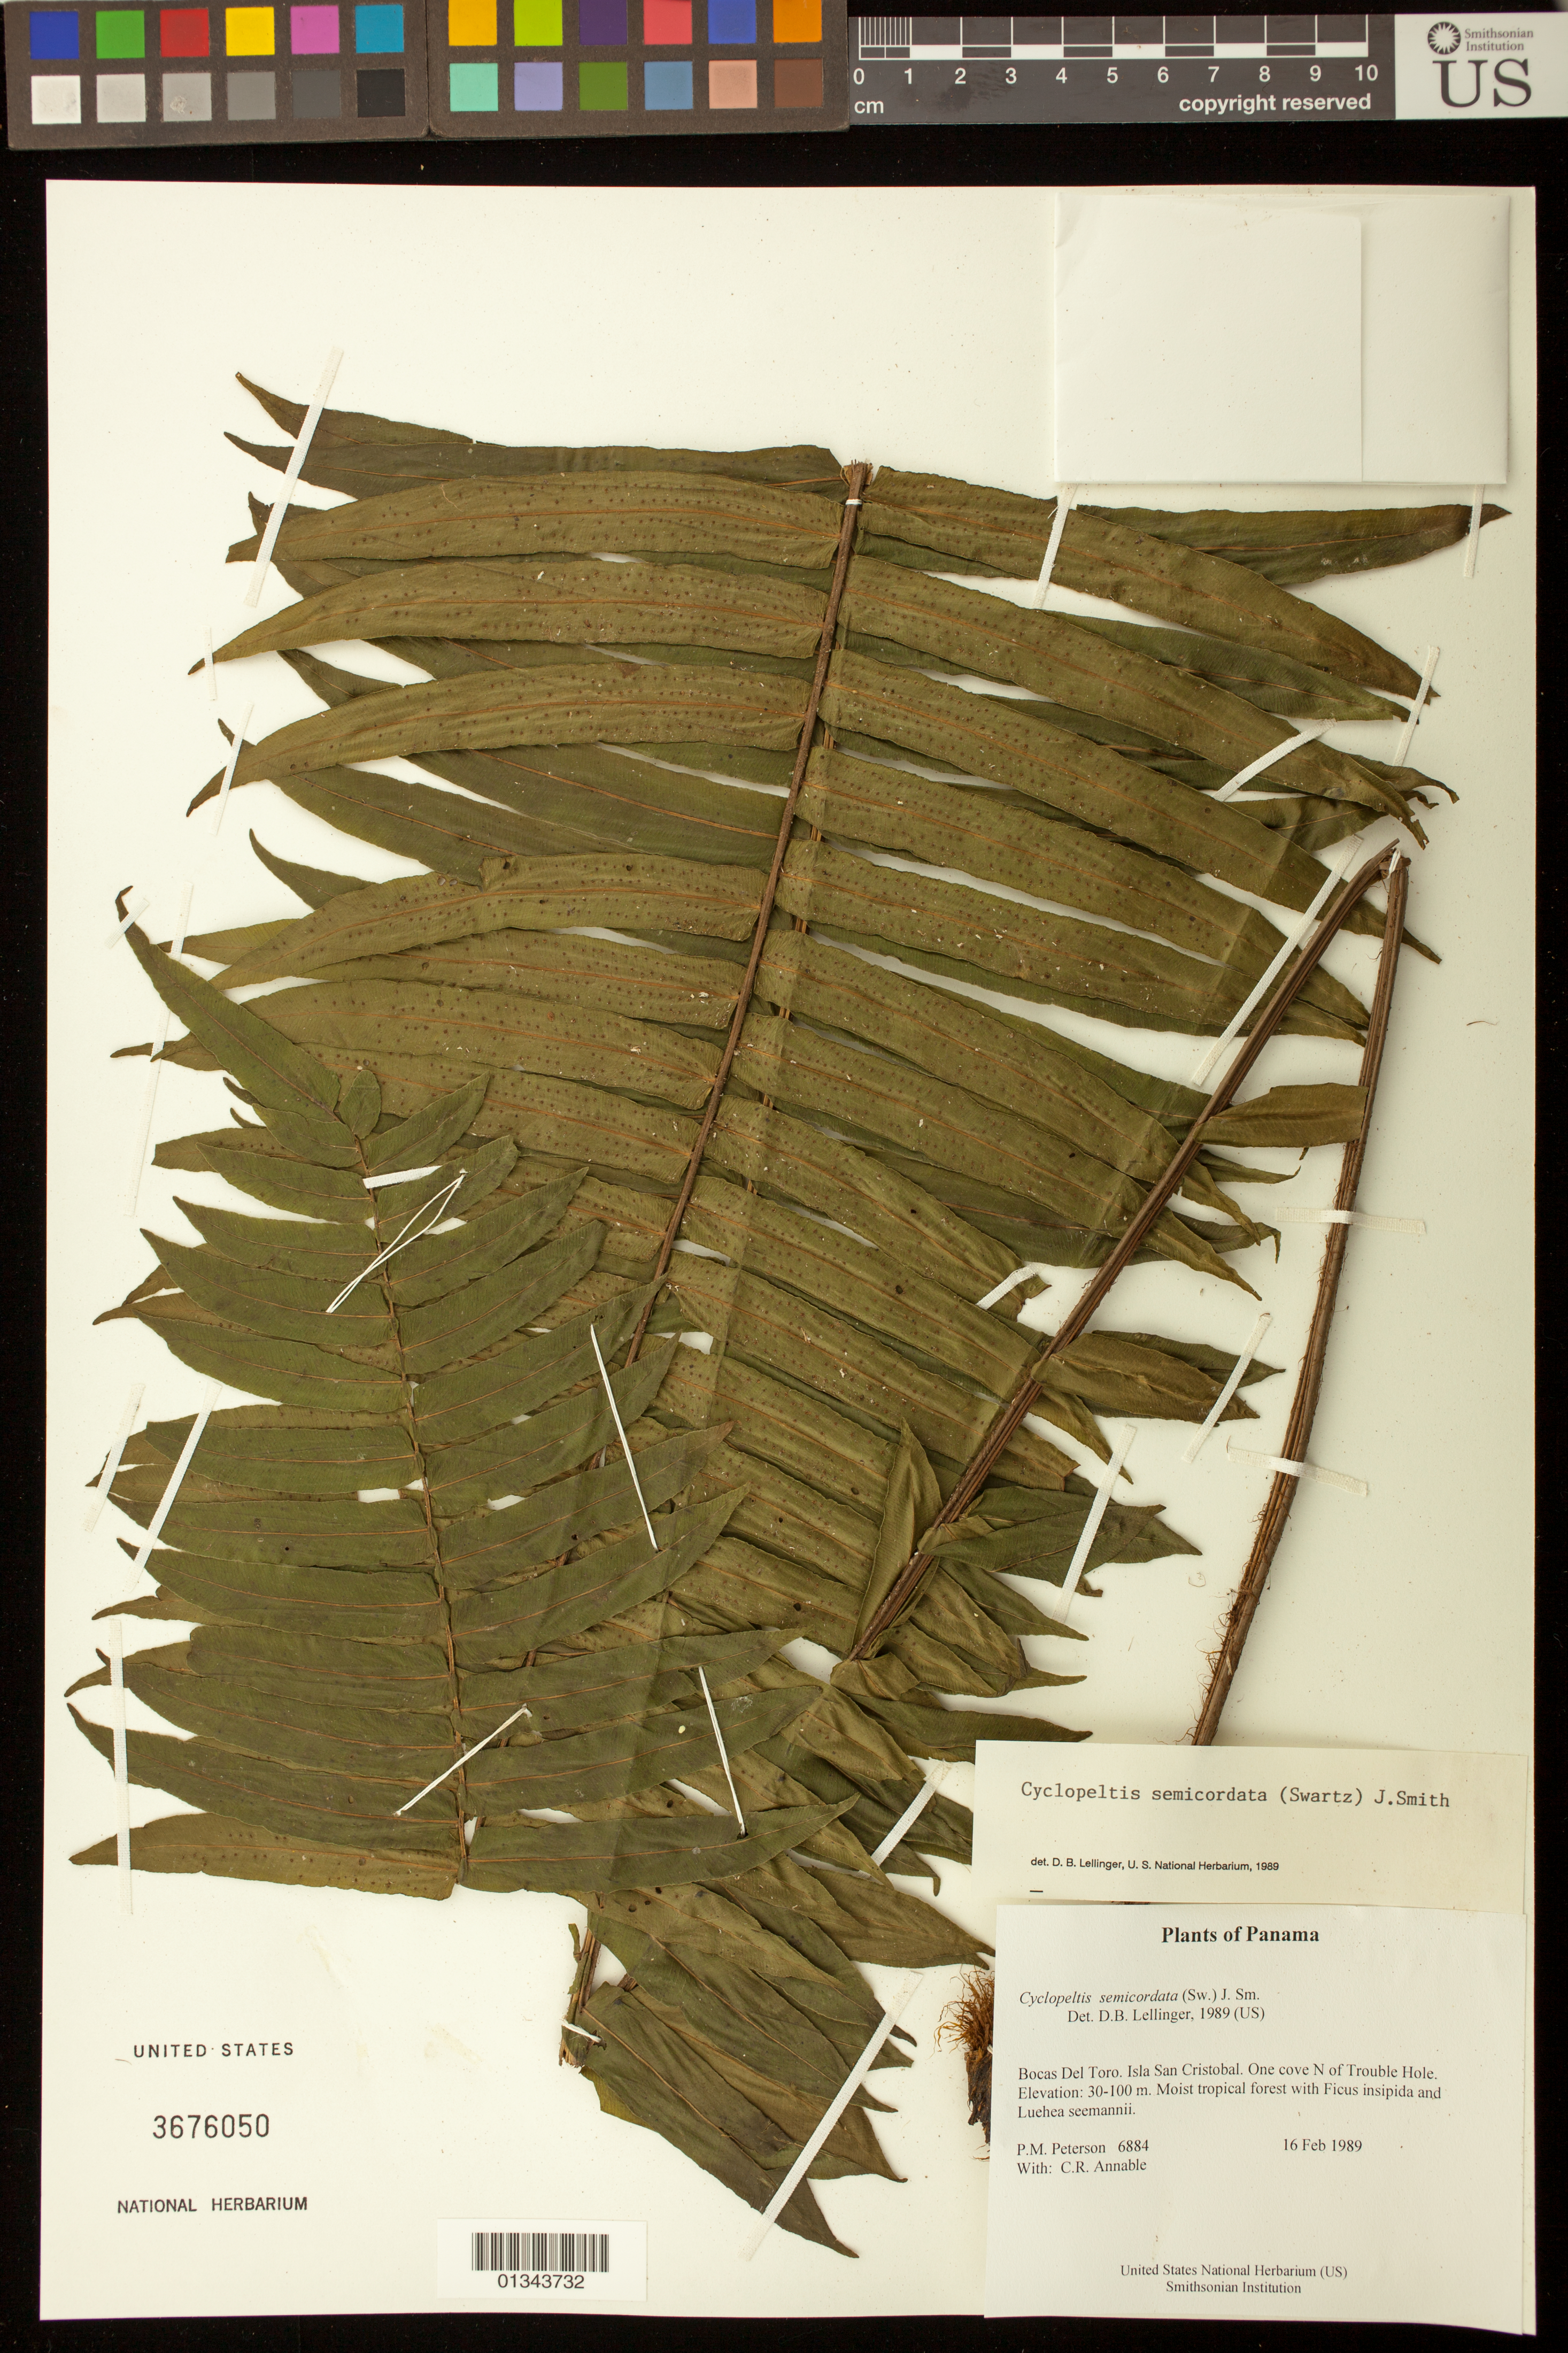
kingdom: Plantae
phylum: Tracheophyta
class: Polypodiopsida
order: Polypodiales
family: Lomariopsidaceae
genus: Cyclopeltis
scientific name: Cyclopeltis semicordata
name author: (Sw.) J. Sm.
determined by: Lellinger, David B., (BOT), Smithsonian Institution - National Museum of Natural History (UNITED STATES)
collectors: P. M. Peterson & C. R. Annable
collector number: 6884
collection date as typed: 16 Feb 1989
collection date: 1989-02-16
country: Panama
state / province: Bocas del Toro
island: San Cristobal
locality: One cove N of Trouble Hole.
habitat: Moist tropical forest with Ficus insipida and Luehea seemannii.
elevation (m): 30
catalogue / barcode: US 3676050